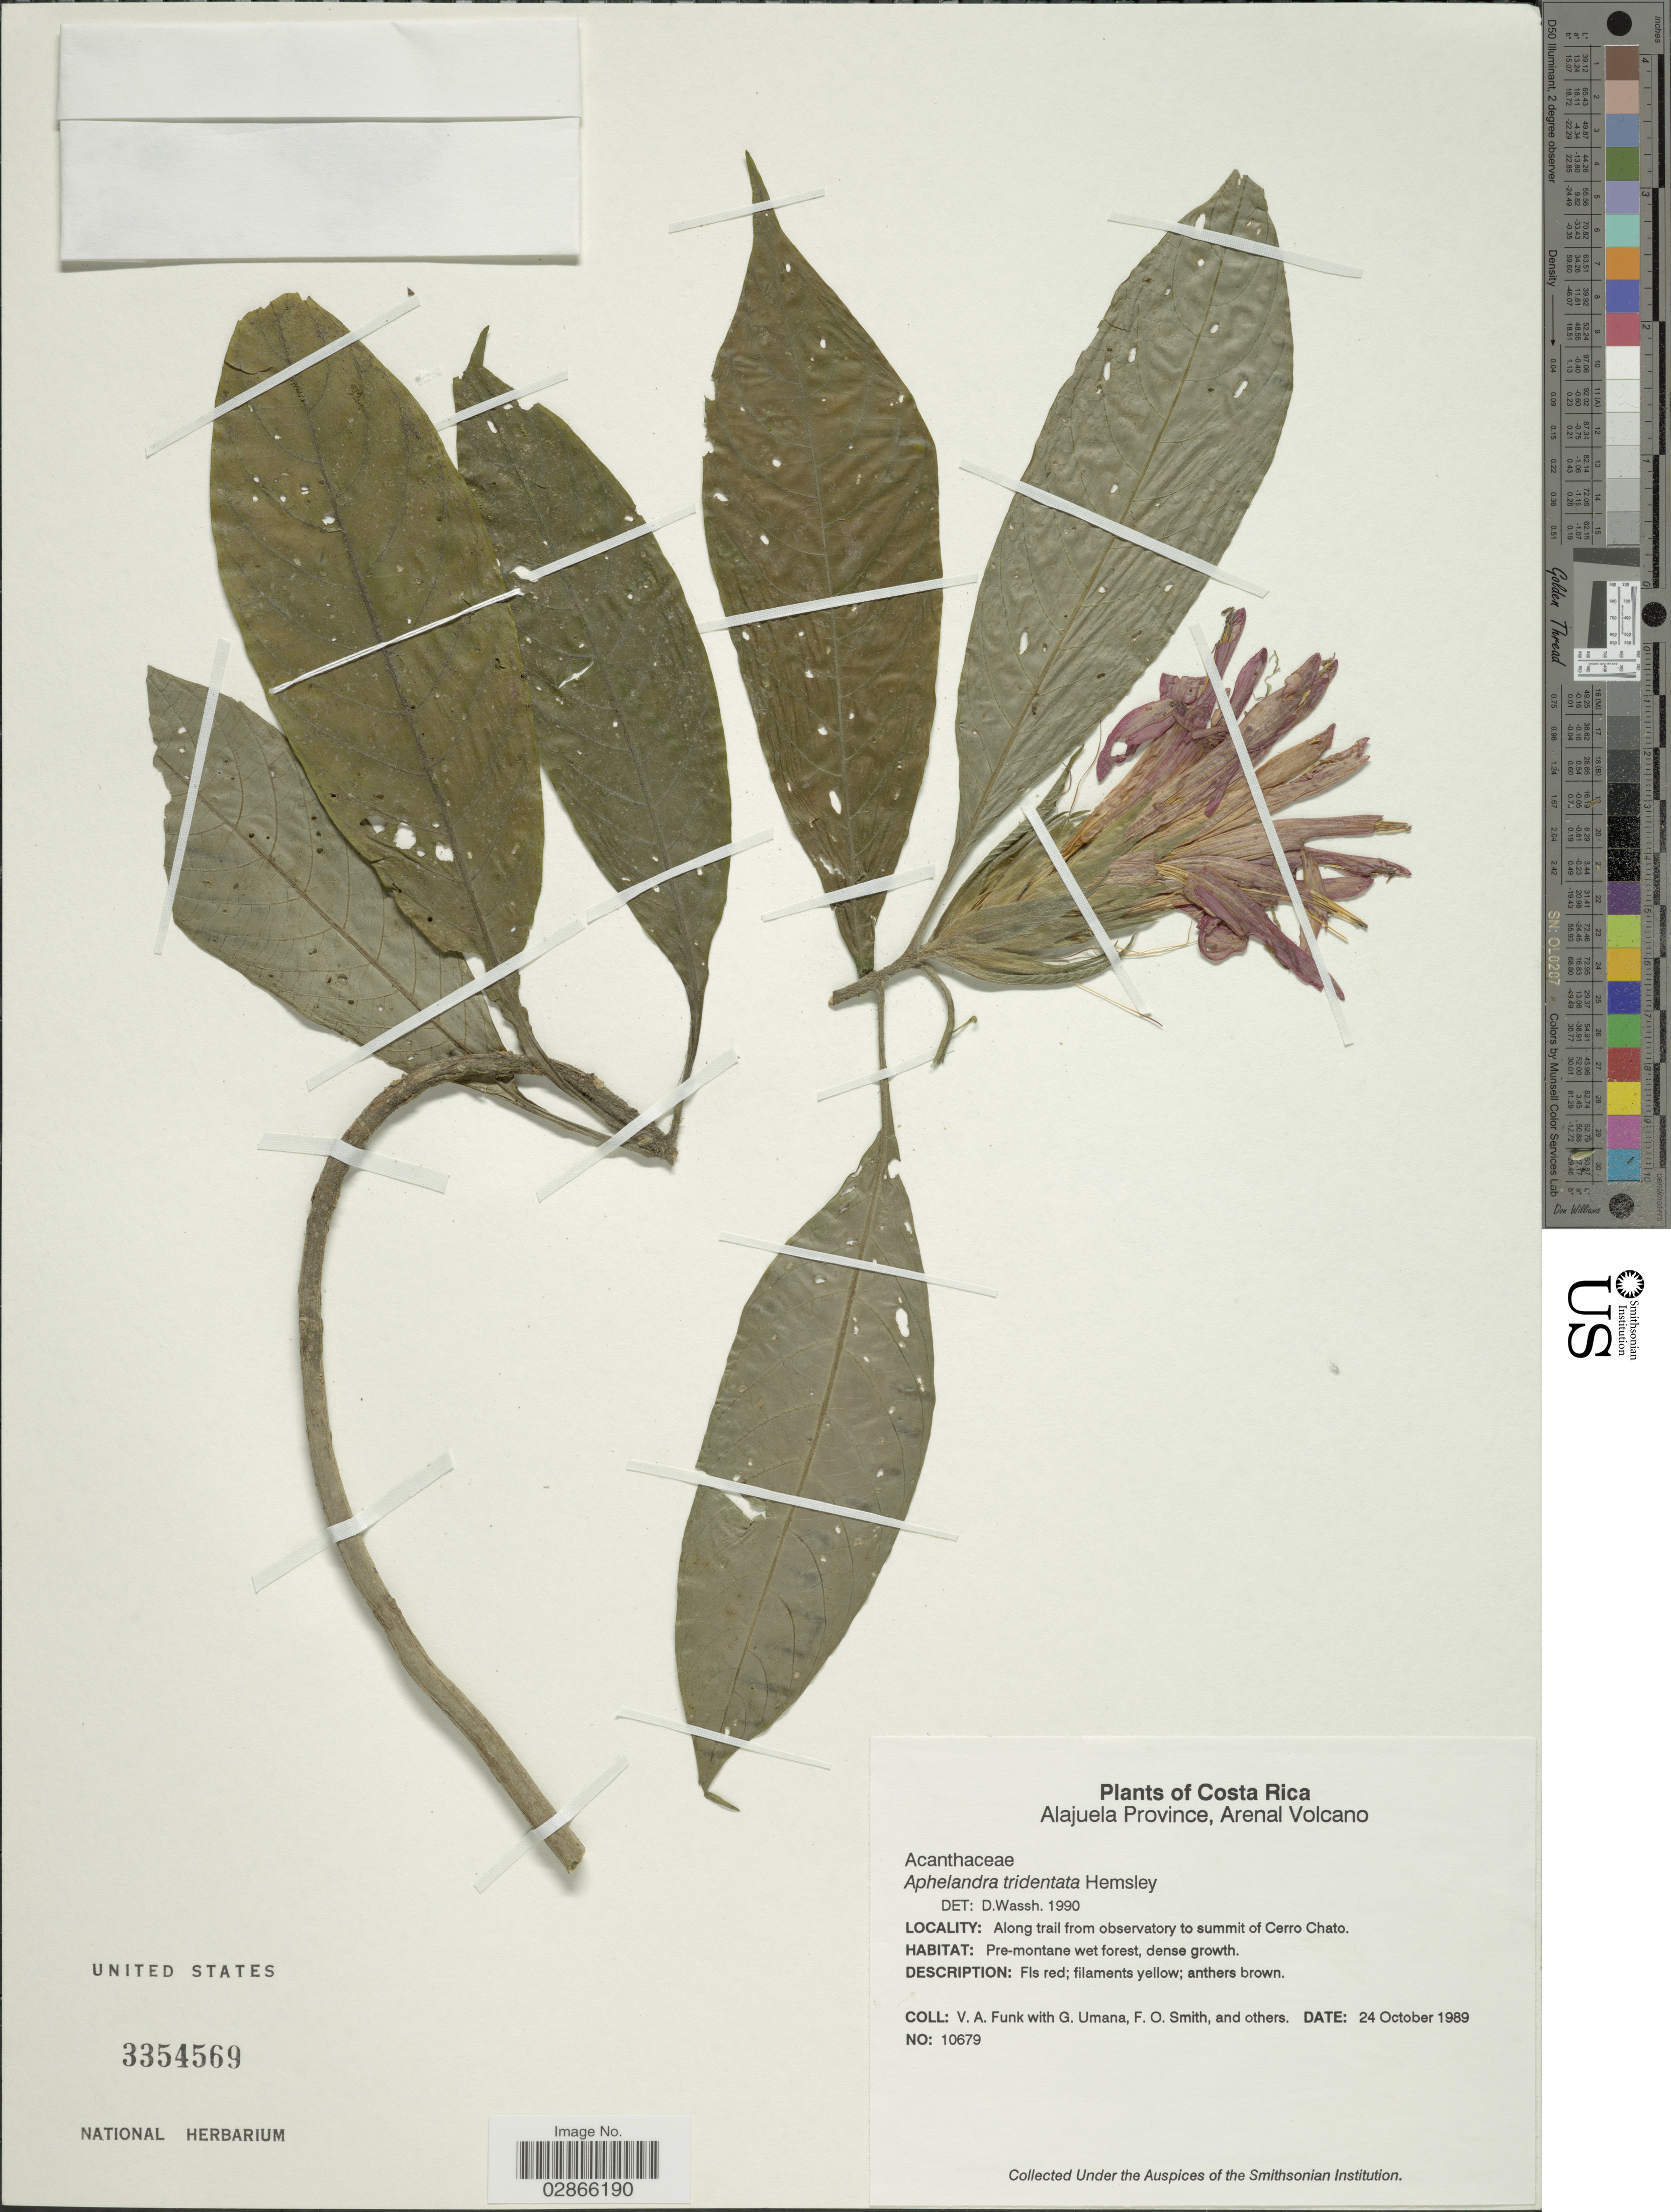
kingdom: Plantae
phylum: Tracheophyta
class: Magnoliopsida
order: Lamiales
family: Acanthaceae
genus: Aphelandra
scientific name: Aphelandra tridentata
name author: Hemsl.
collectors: V. Funk, G. Umana, F. Smith & et al.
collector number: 10679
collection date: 1989-10-24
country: Costa Rica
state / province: Alajuela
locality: Arenal Volcano. Along trail from observatory to summit of Cerro Chato.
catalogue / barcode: US 3354569